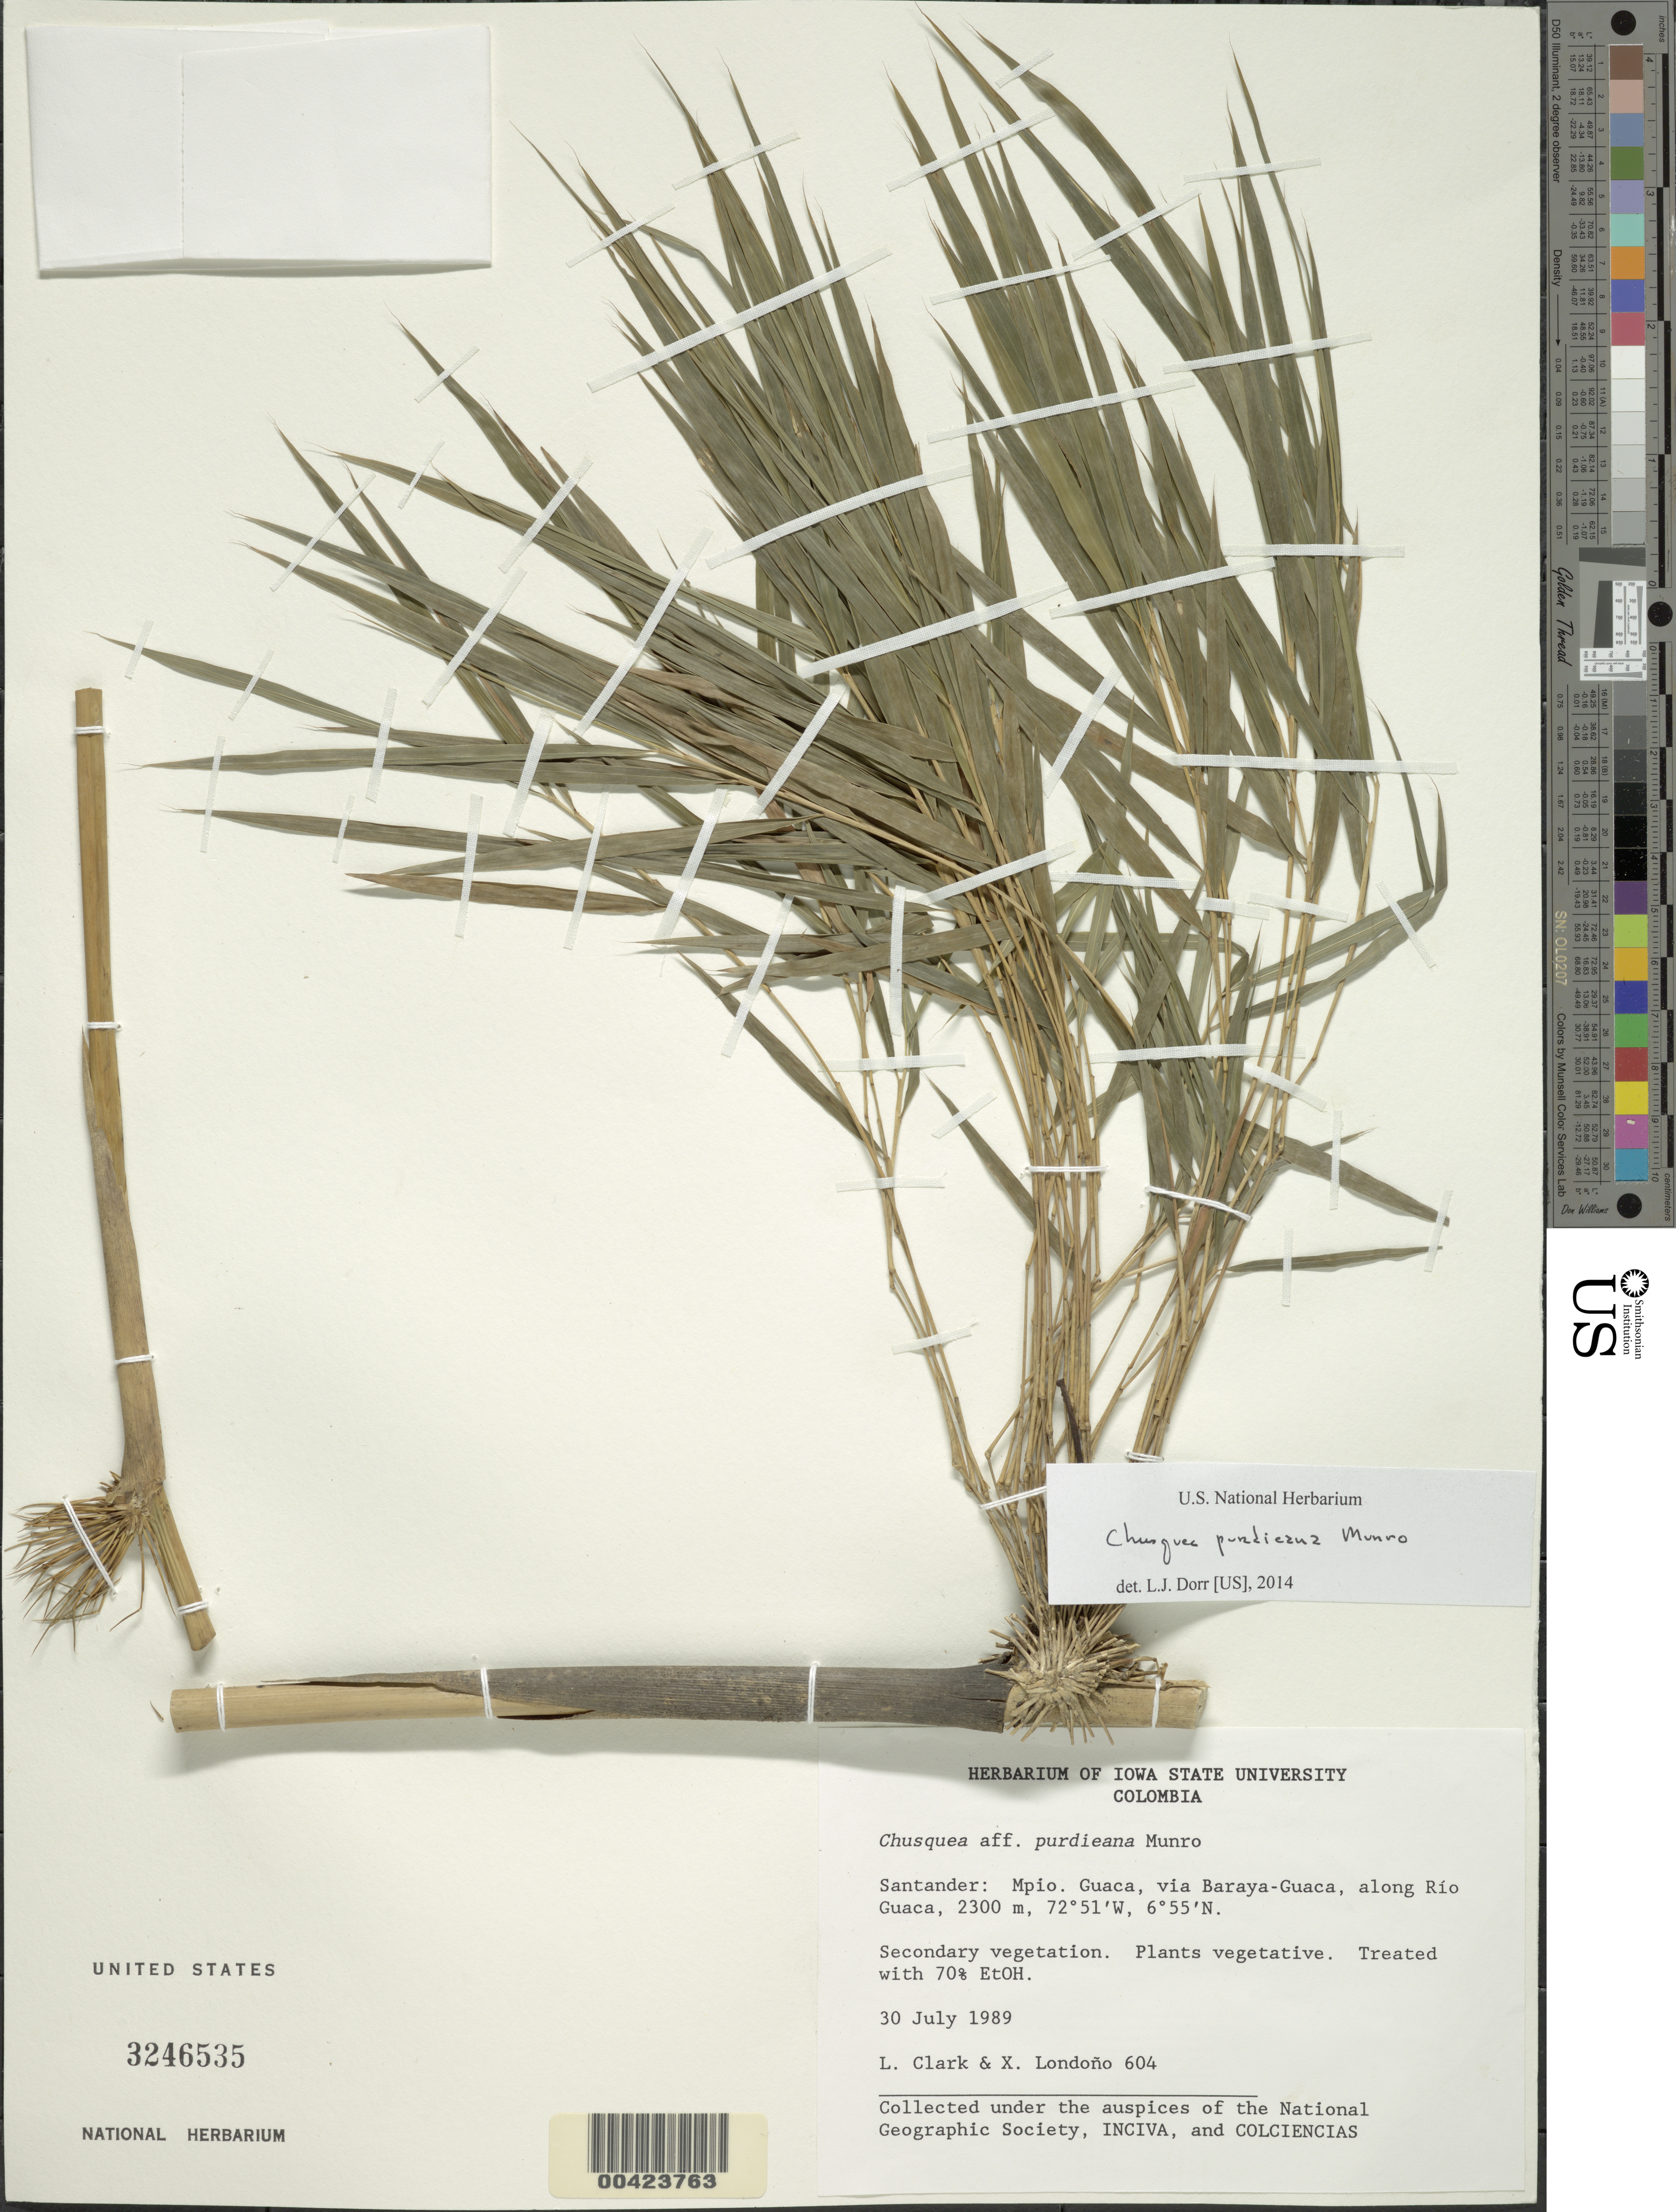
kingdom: Plantae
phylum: Tracheophyta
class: Liliopsida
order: Poales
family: Poaceae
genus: Chusquea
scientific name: Chusquea purdieana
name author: Munro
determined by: Dorr, L. J., (BOT), Smithsonian Institution - National Museum of Natural History (UNITED STATES)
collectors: L. G. Clark & X. Londoño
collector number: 604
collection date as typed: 30 Jul 1989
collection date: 1989-07-30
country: Colombia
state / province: Santander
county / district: Guaca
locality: Via Baraya - Guaca; along Rio Guaca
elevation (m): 2300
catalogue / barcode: US 3246535